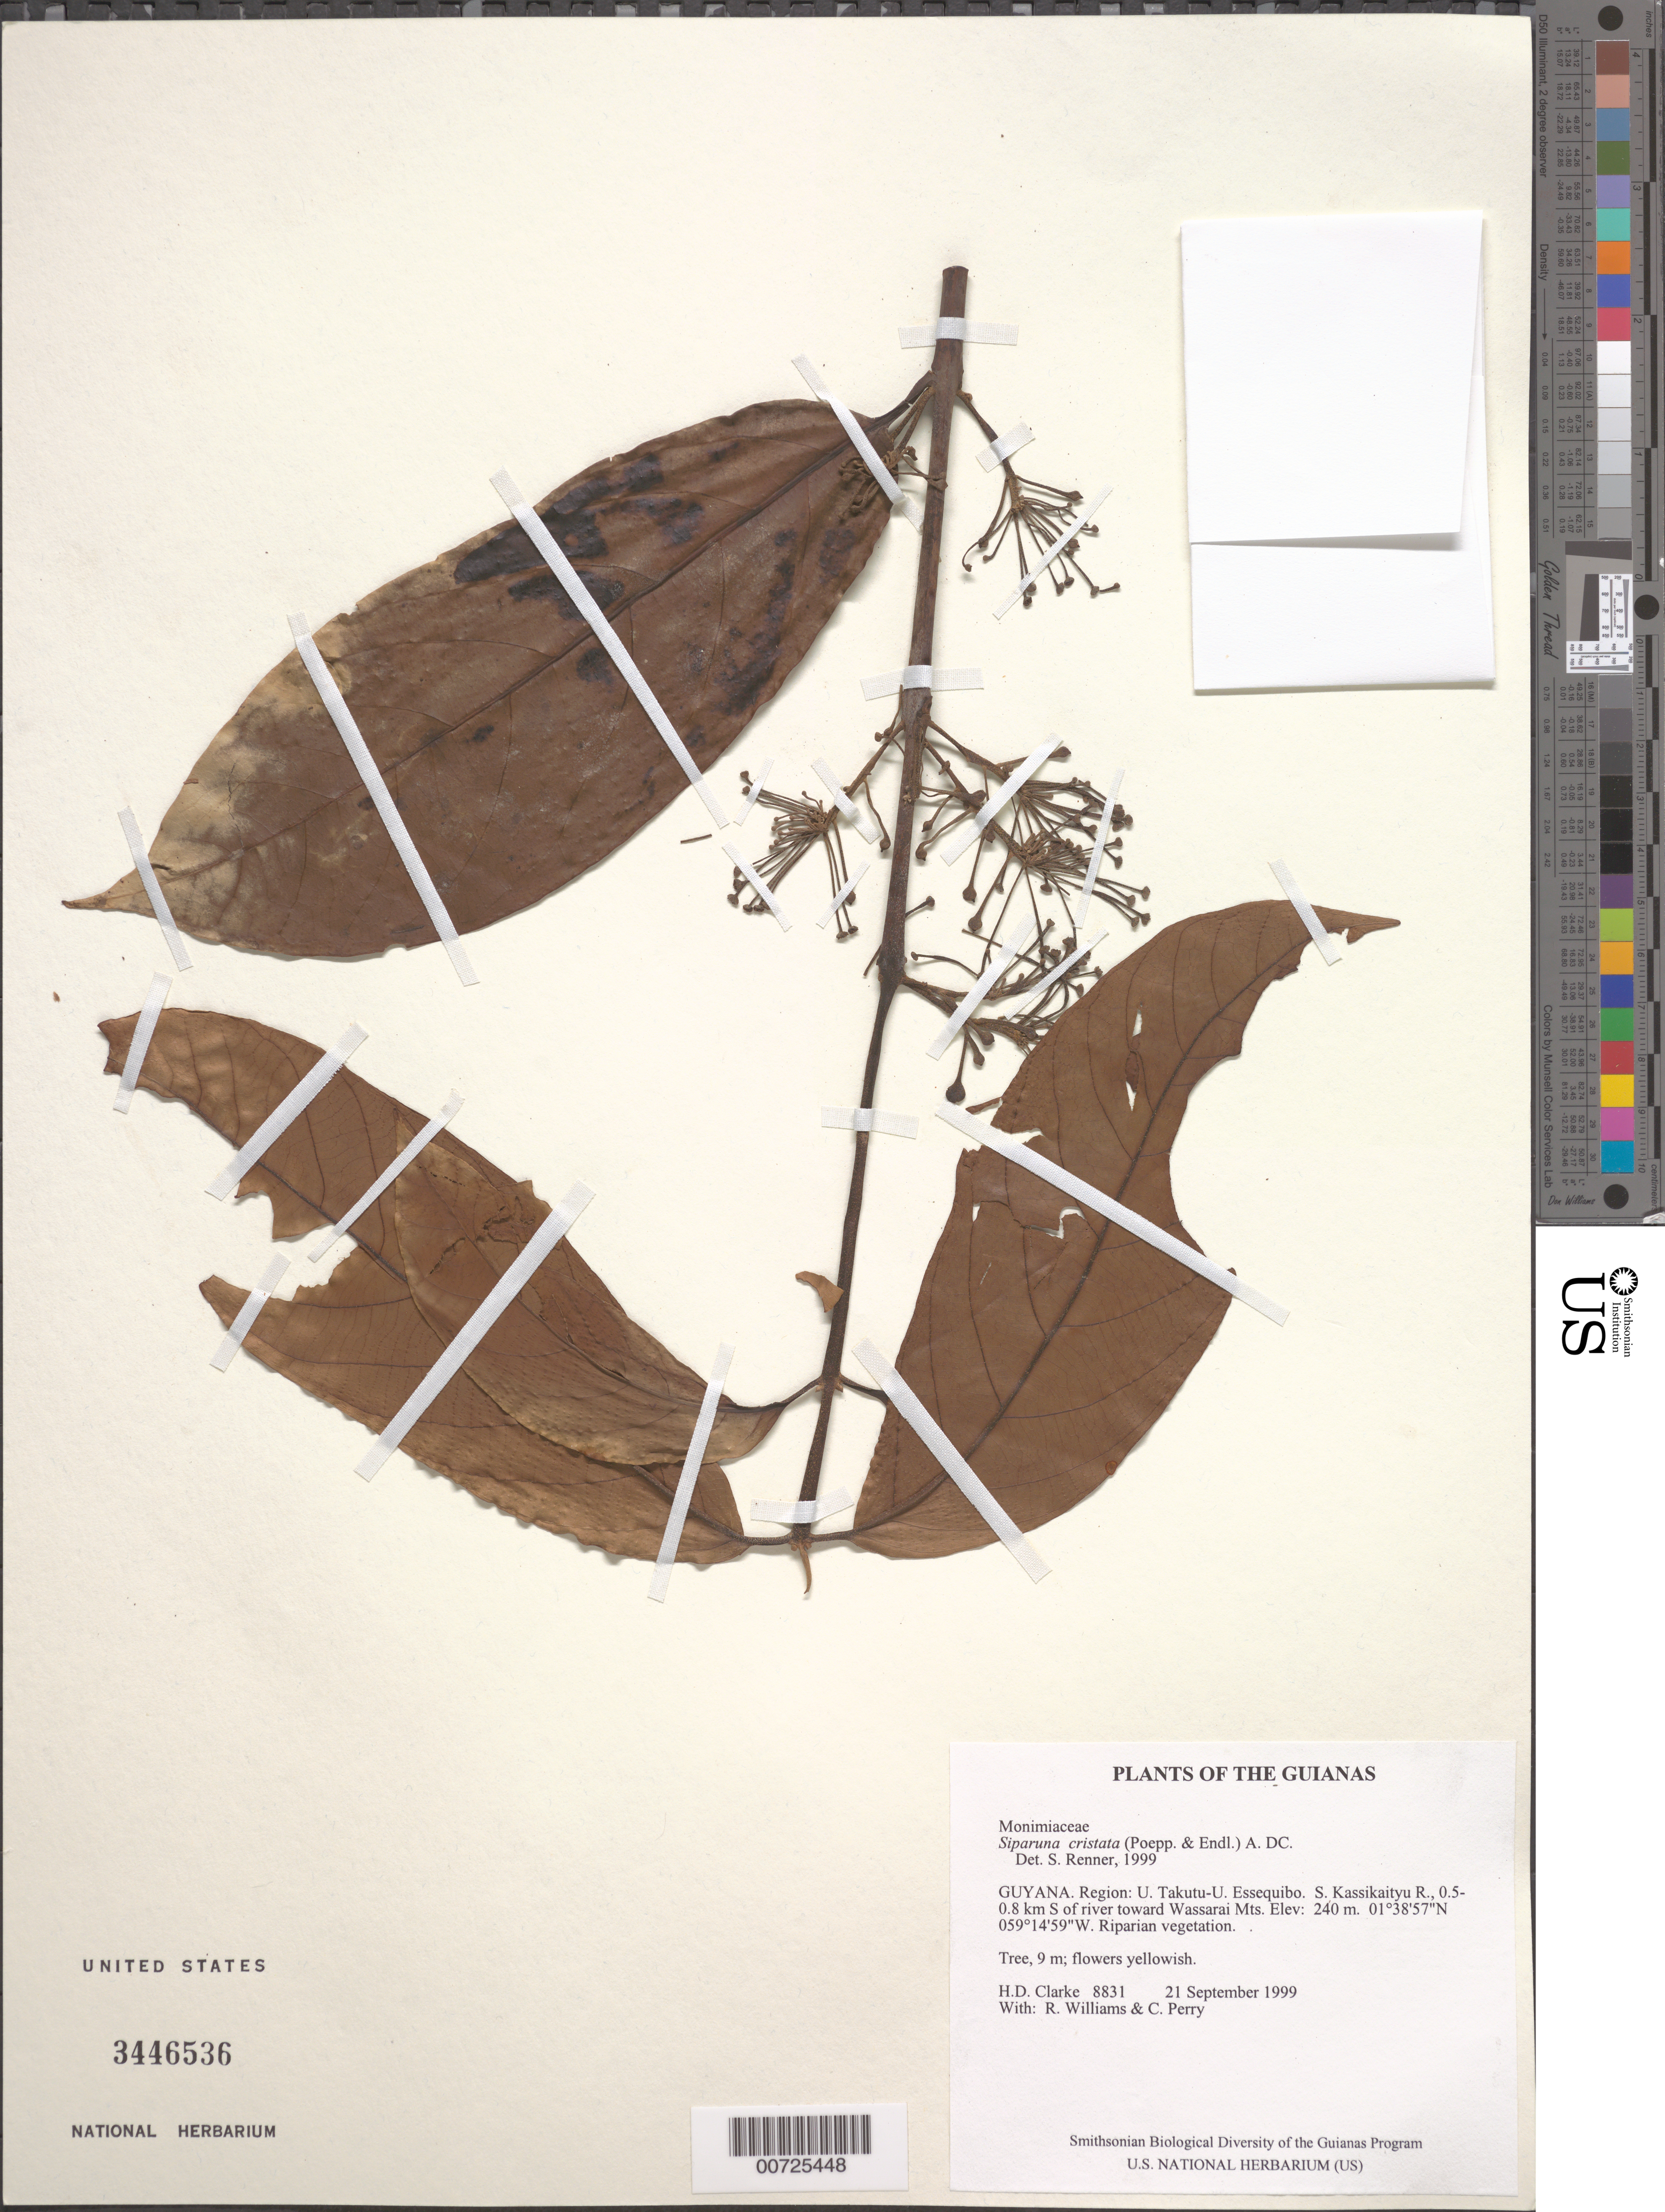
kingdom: Plantae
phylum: Tracheophyta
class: Magnoliopsida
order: Laurales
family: Siparunaceae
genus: Siparuna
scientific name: Siparuna cristata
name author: (Poepp. & Endl.) A. DC.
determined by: Renner, S. S.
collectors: H. D. Clarke, R. Williams & C. Perry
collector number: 8831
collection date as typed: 21 September 1999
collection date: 1999-09-21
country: Guyana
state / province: U. Takutu-U. Essequibo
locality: S. Kassikaityu R., 0.5-0.8 km S of river toward Wassarai Mts.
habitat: Riparian vegetation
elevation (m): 240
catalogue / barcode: US 3446536